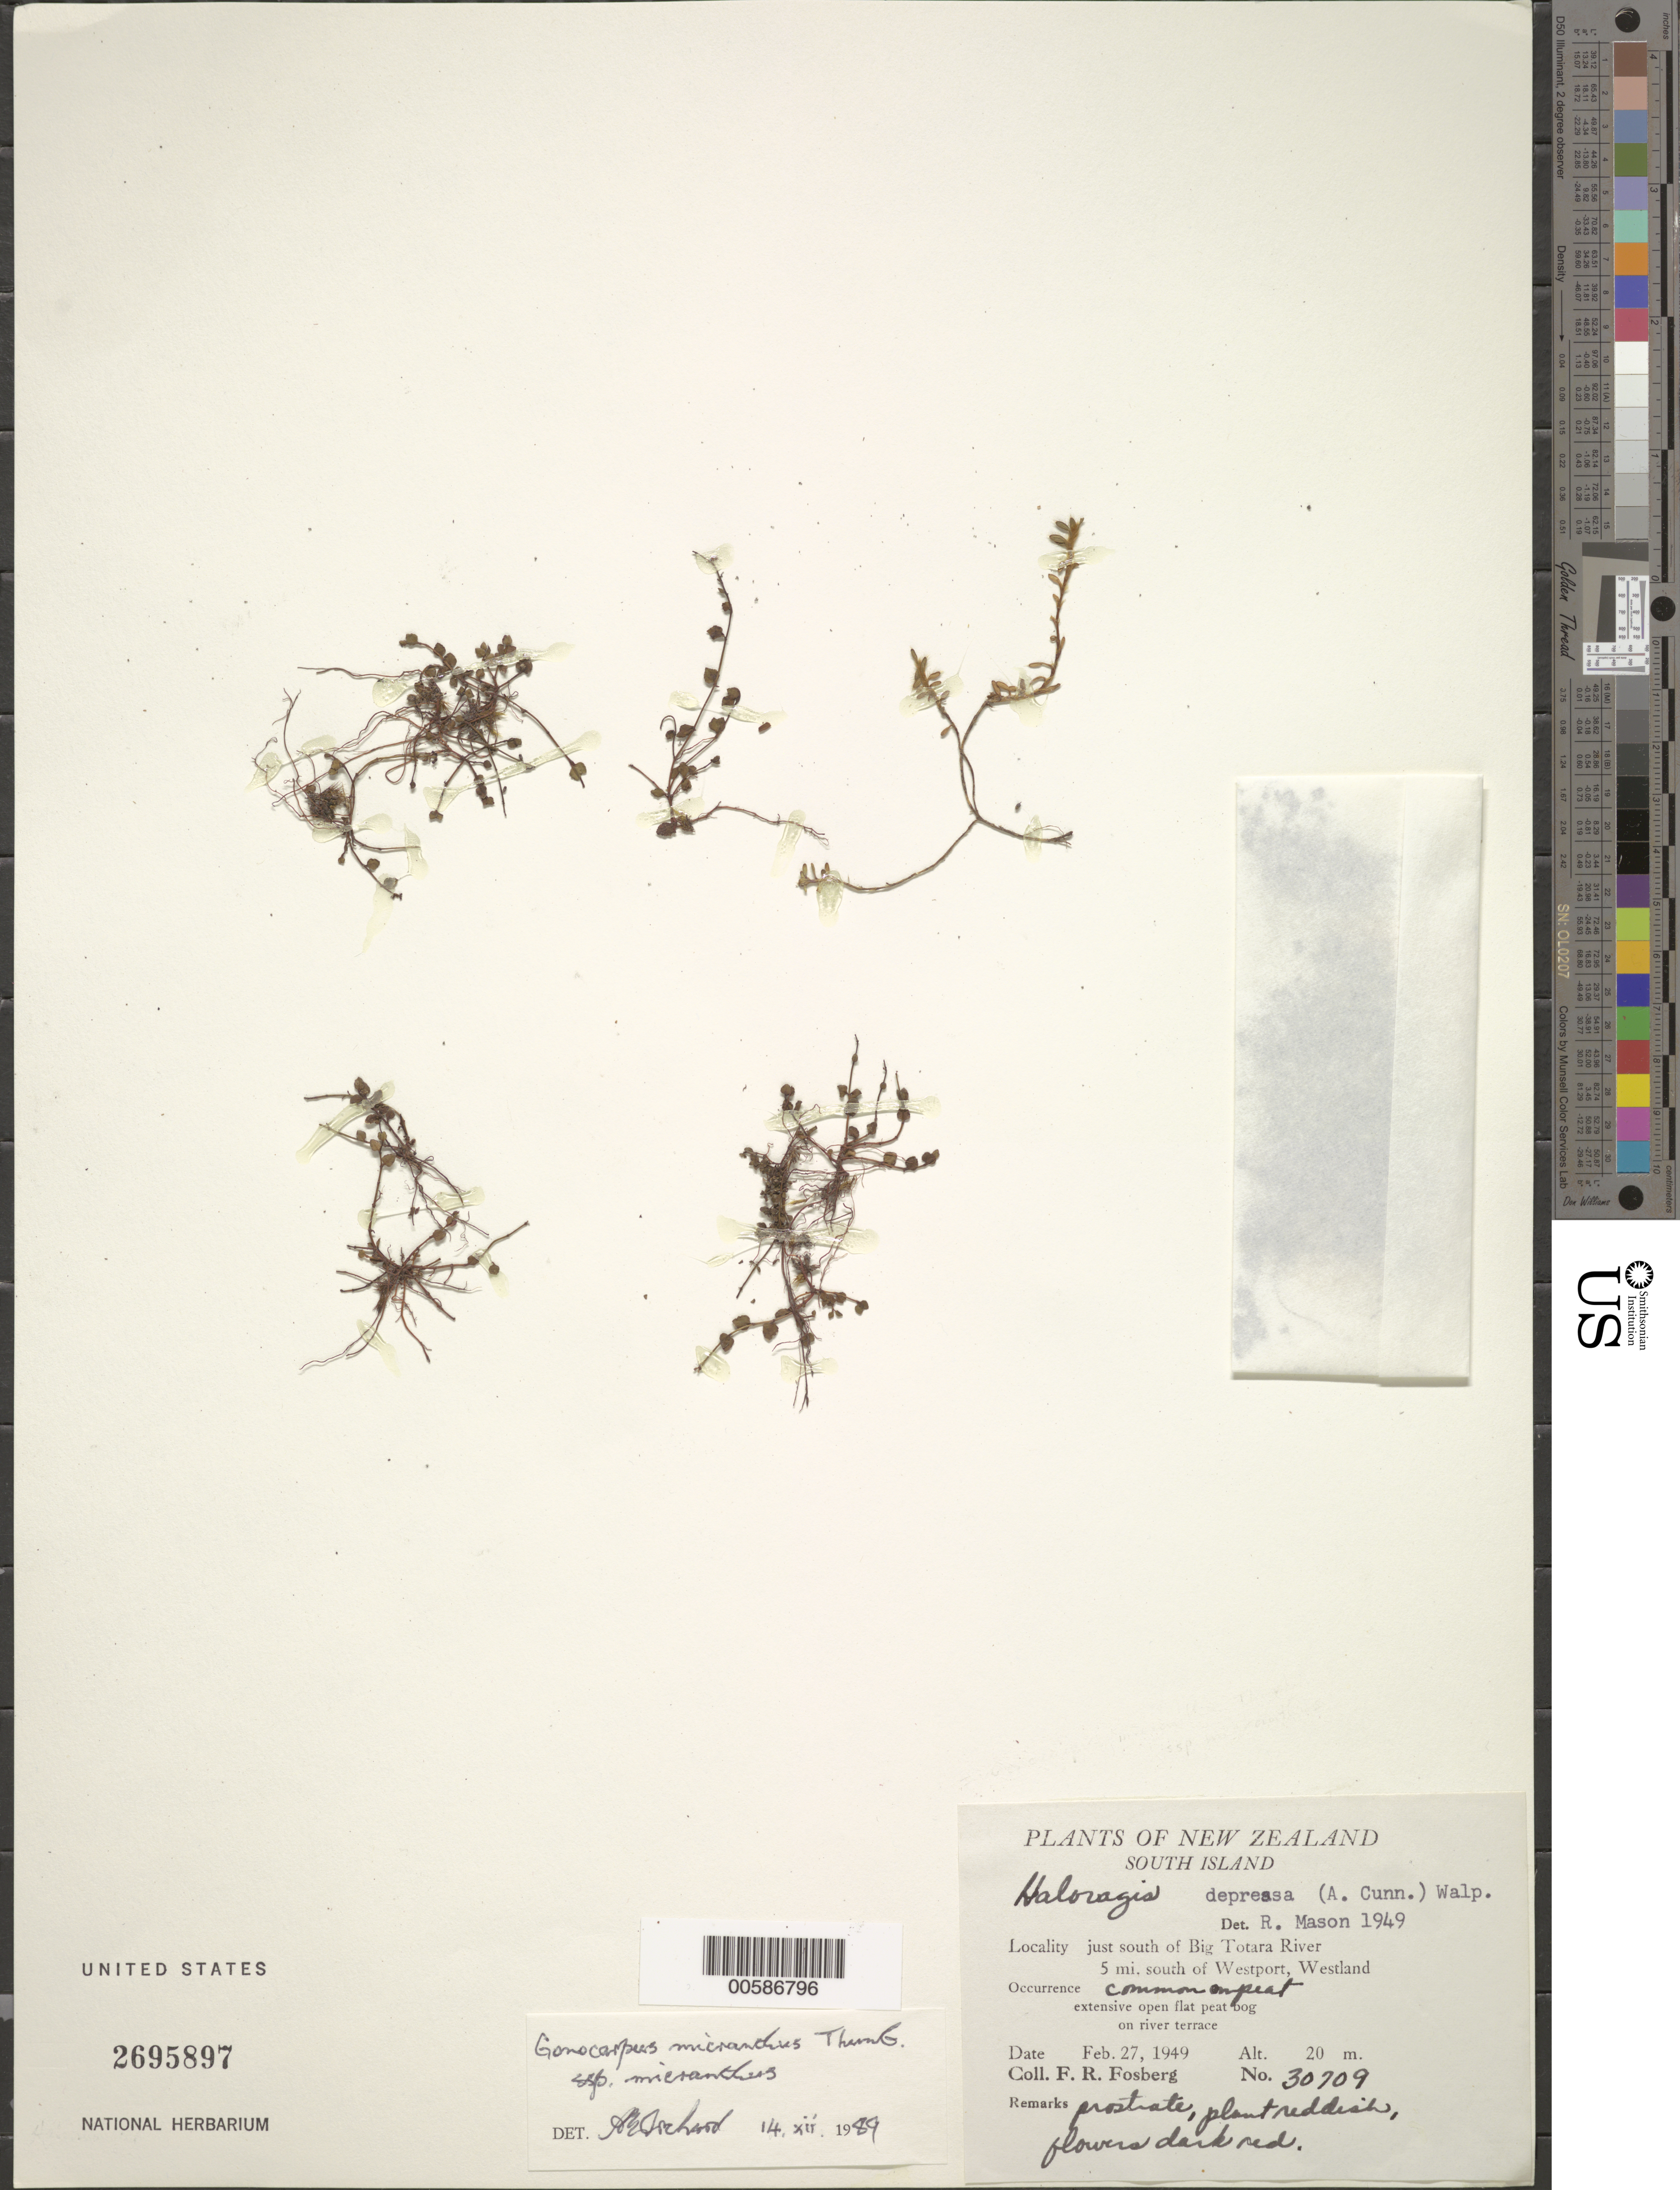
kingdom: Plantae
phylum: Tracheophyta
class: Magnoliopsida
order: Saxifragales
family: Haloragaceae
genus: Gonocarpus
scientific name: Gonocarpus micranthus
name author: Thunb.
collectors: F. R. Fosberg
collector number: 30709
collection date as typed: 27 Feb 1949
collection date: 1949-02-27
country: New Zealand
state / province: West Coast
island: South Island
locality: S of Westport, Westland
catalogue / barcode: US 2695897